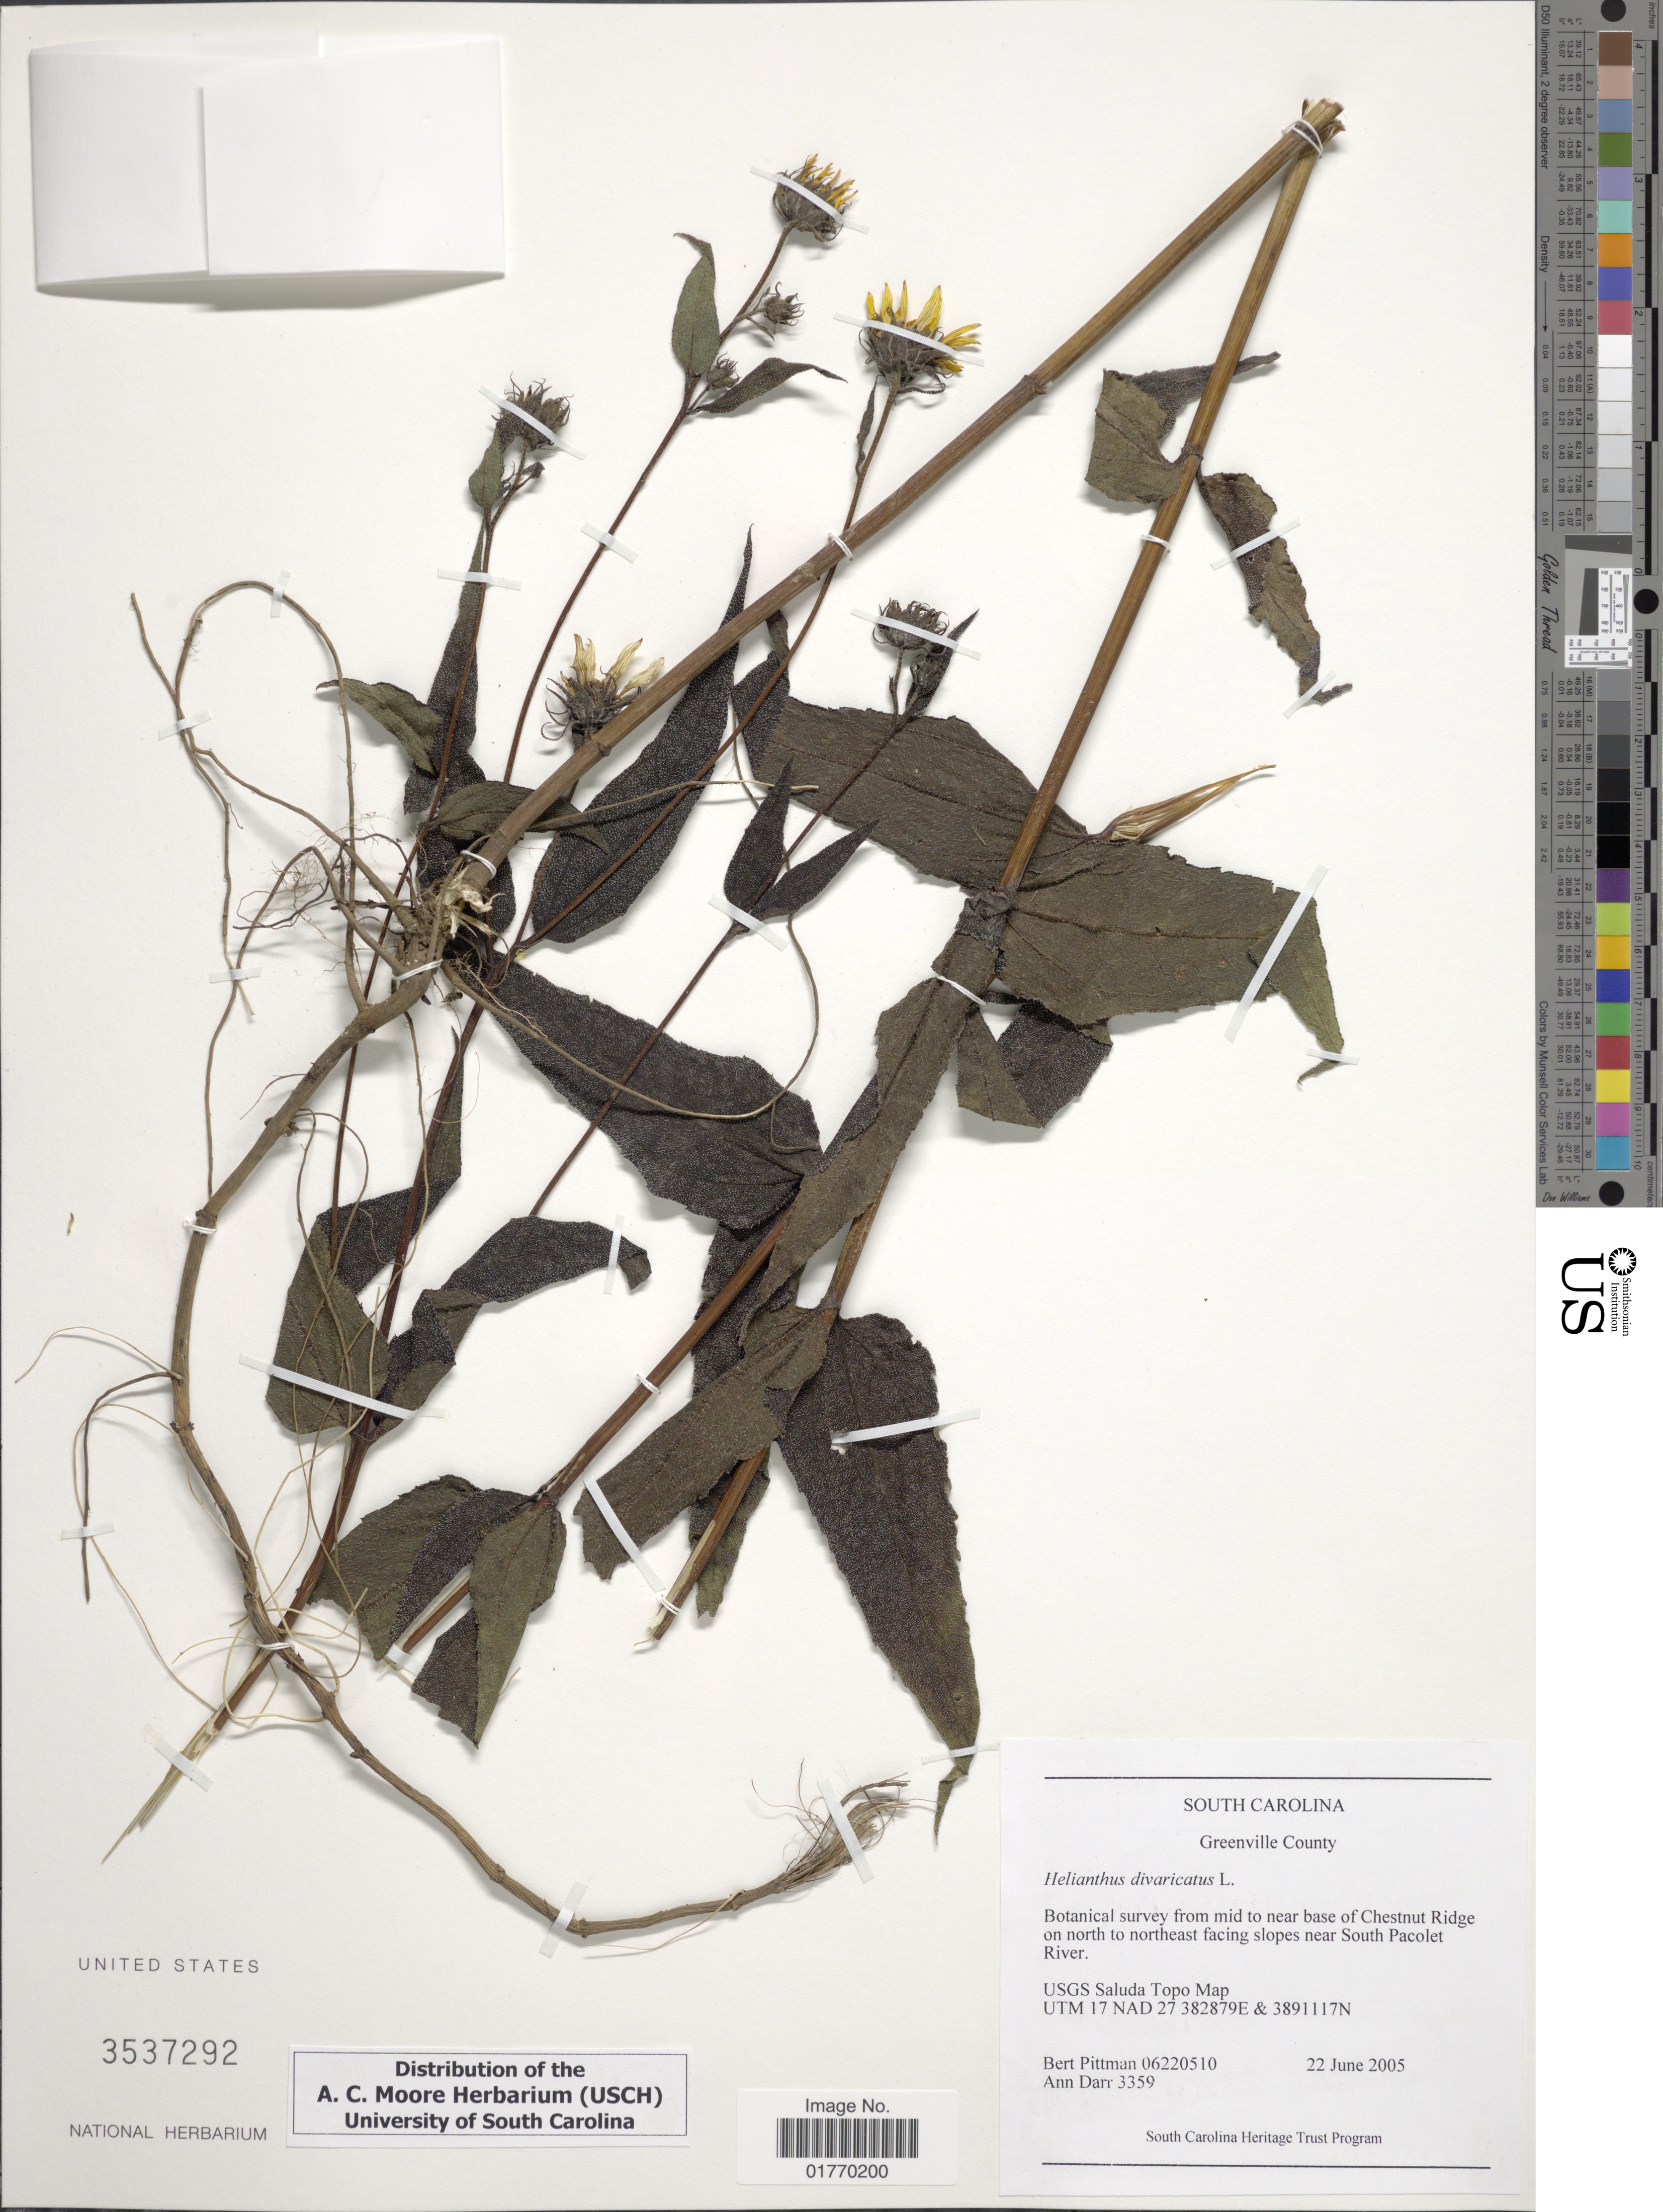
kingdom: Plantae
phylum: Tracheophyta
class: Magnoliopsida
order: Asterales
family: Asteraceae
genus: Helianthus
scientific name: Helianthus divaricatus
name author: L.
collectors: B. Pittman & A. Darr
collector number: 06220510/3359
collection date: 2005-06-22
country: United States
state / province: South Carolina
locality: Greenville County, Botanical survey from mid to near base of Chestnut Ridge on north to northeast facing slopes near South Pacolet River, USGS Saluda Topo Map, UTM 17 NAD 27 382879E & 3891117N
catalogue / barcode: US 3537292